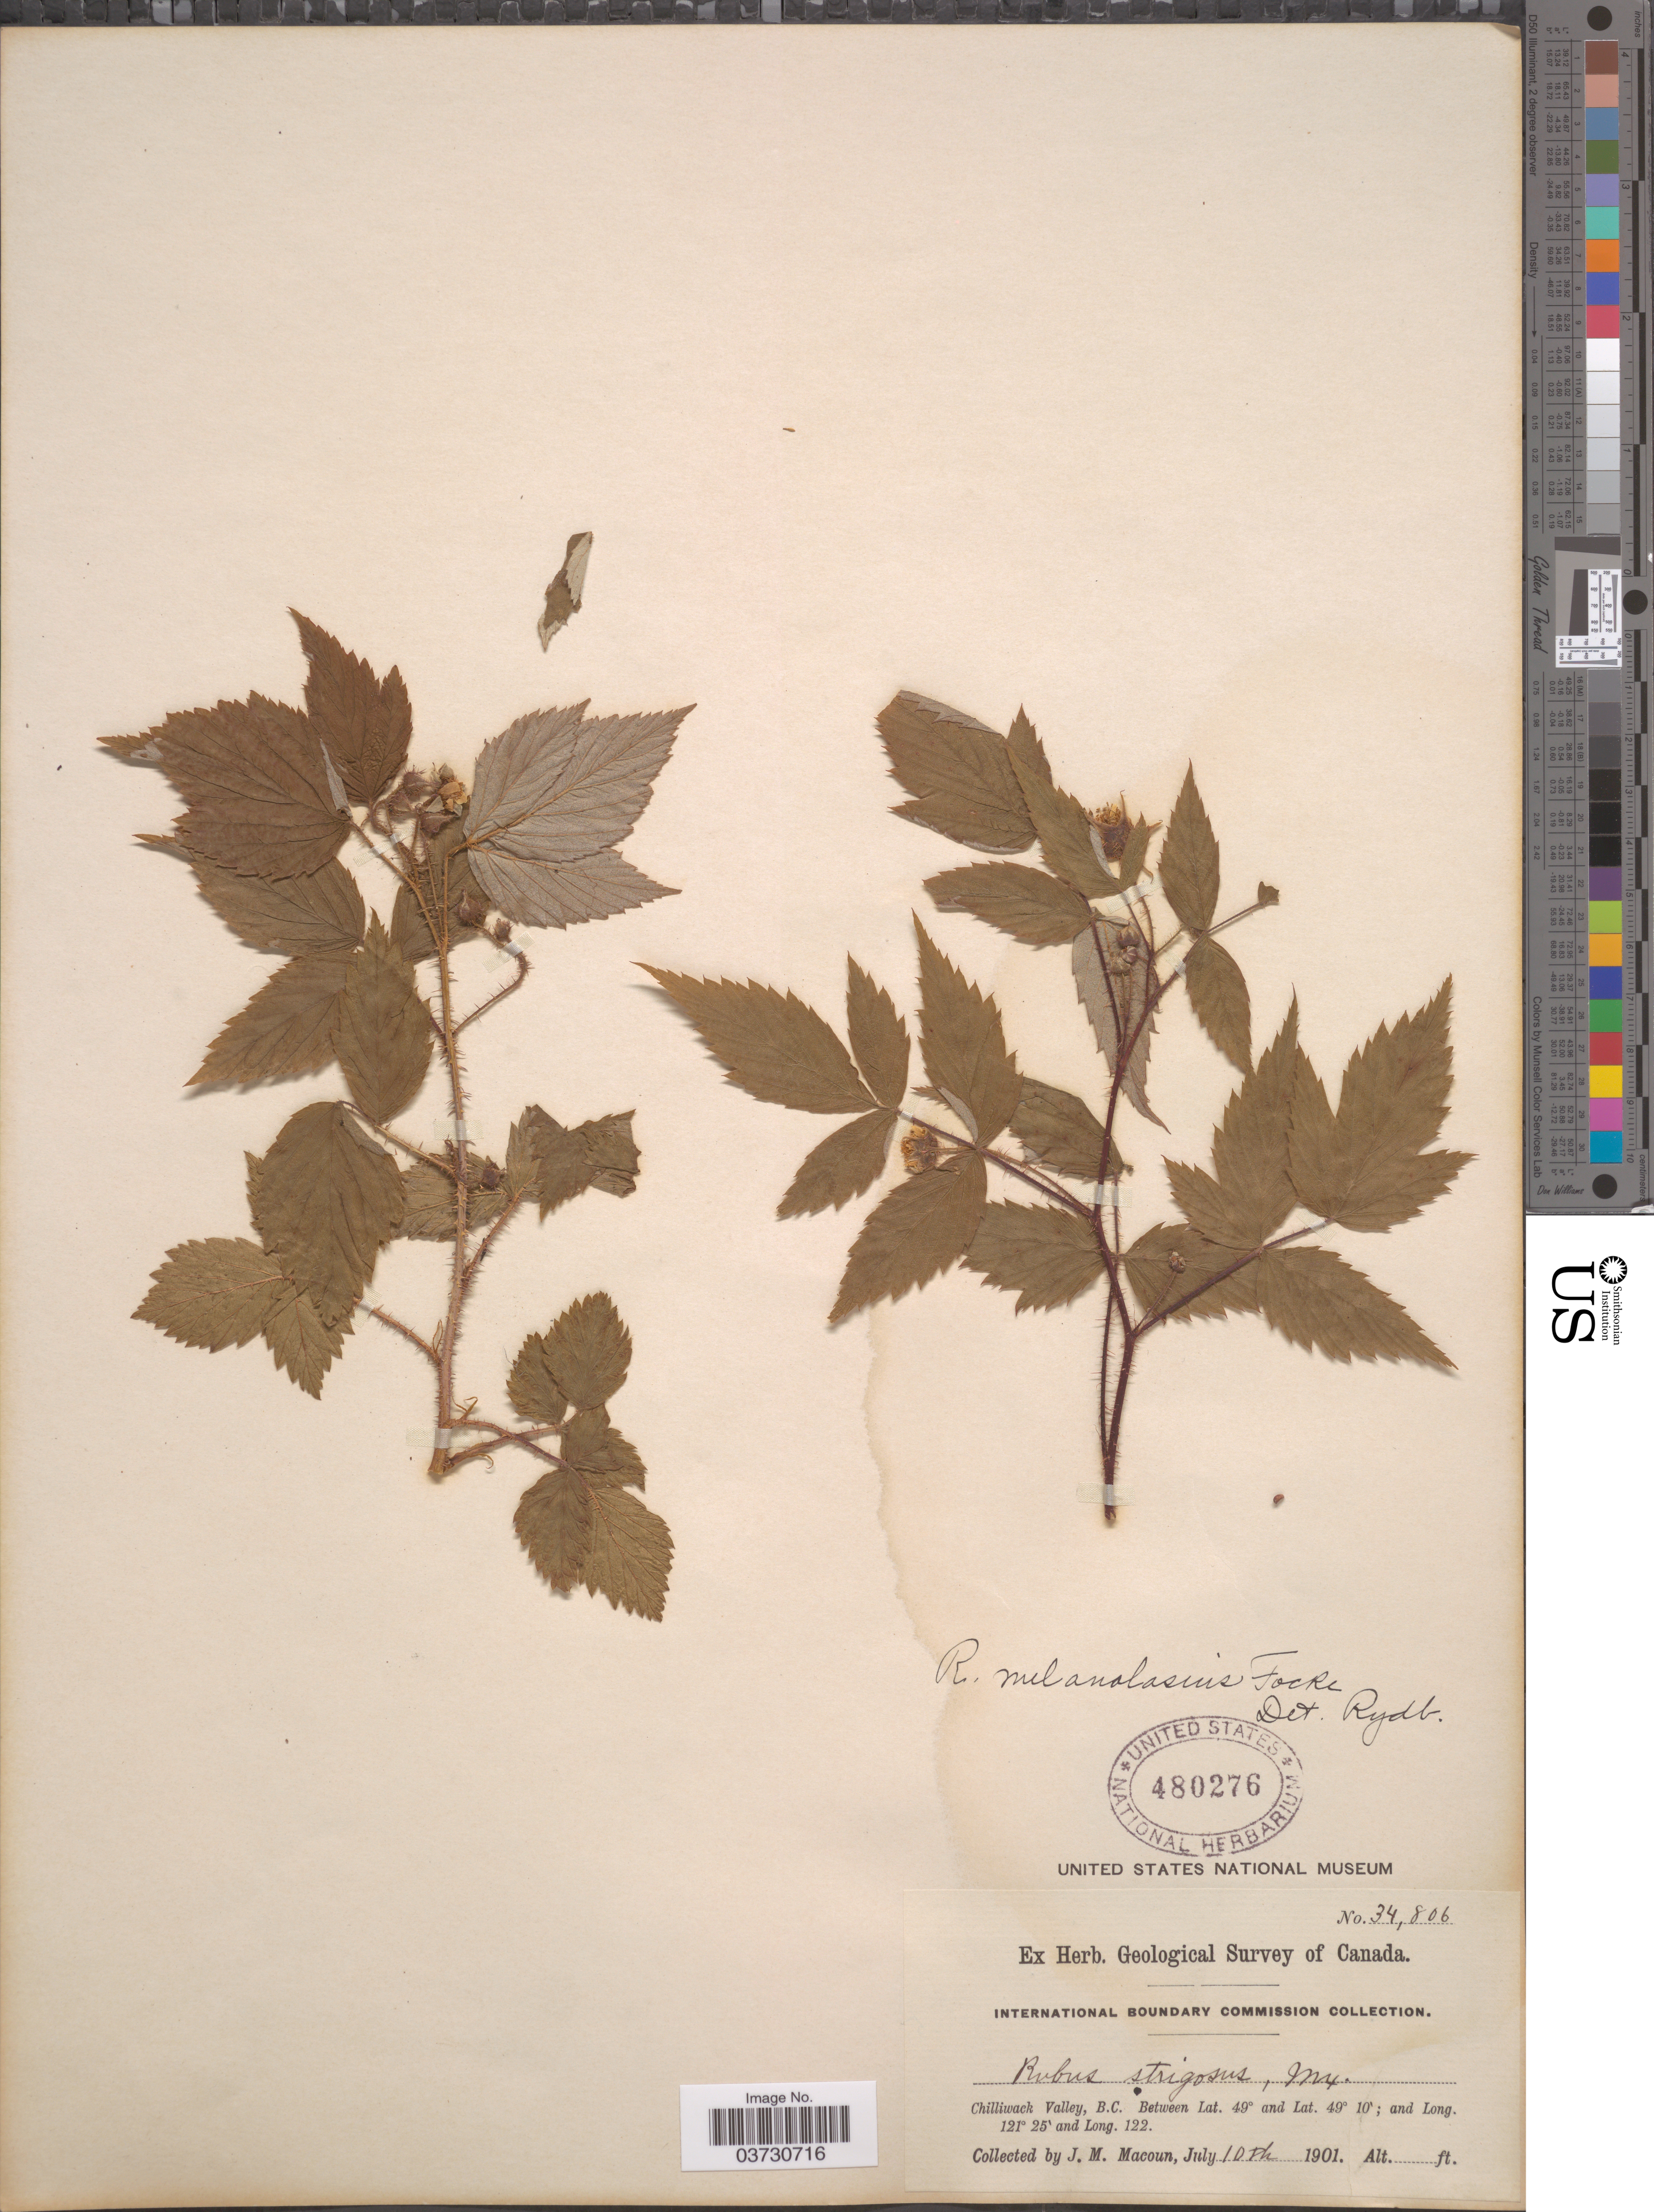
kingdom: Plantae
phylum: Tracheophyta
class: Magnoliopsida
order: Rosales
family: Rosaceae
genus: Rubus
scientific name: Rubus melanolasius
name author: Dieck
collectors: J. M. Macoun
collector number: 34806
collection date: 1901-07-10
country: Canada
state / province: British Columbia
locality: Chilliwack Valley.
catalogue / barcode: US 480276